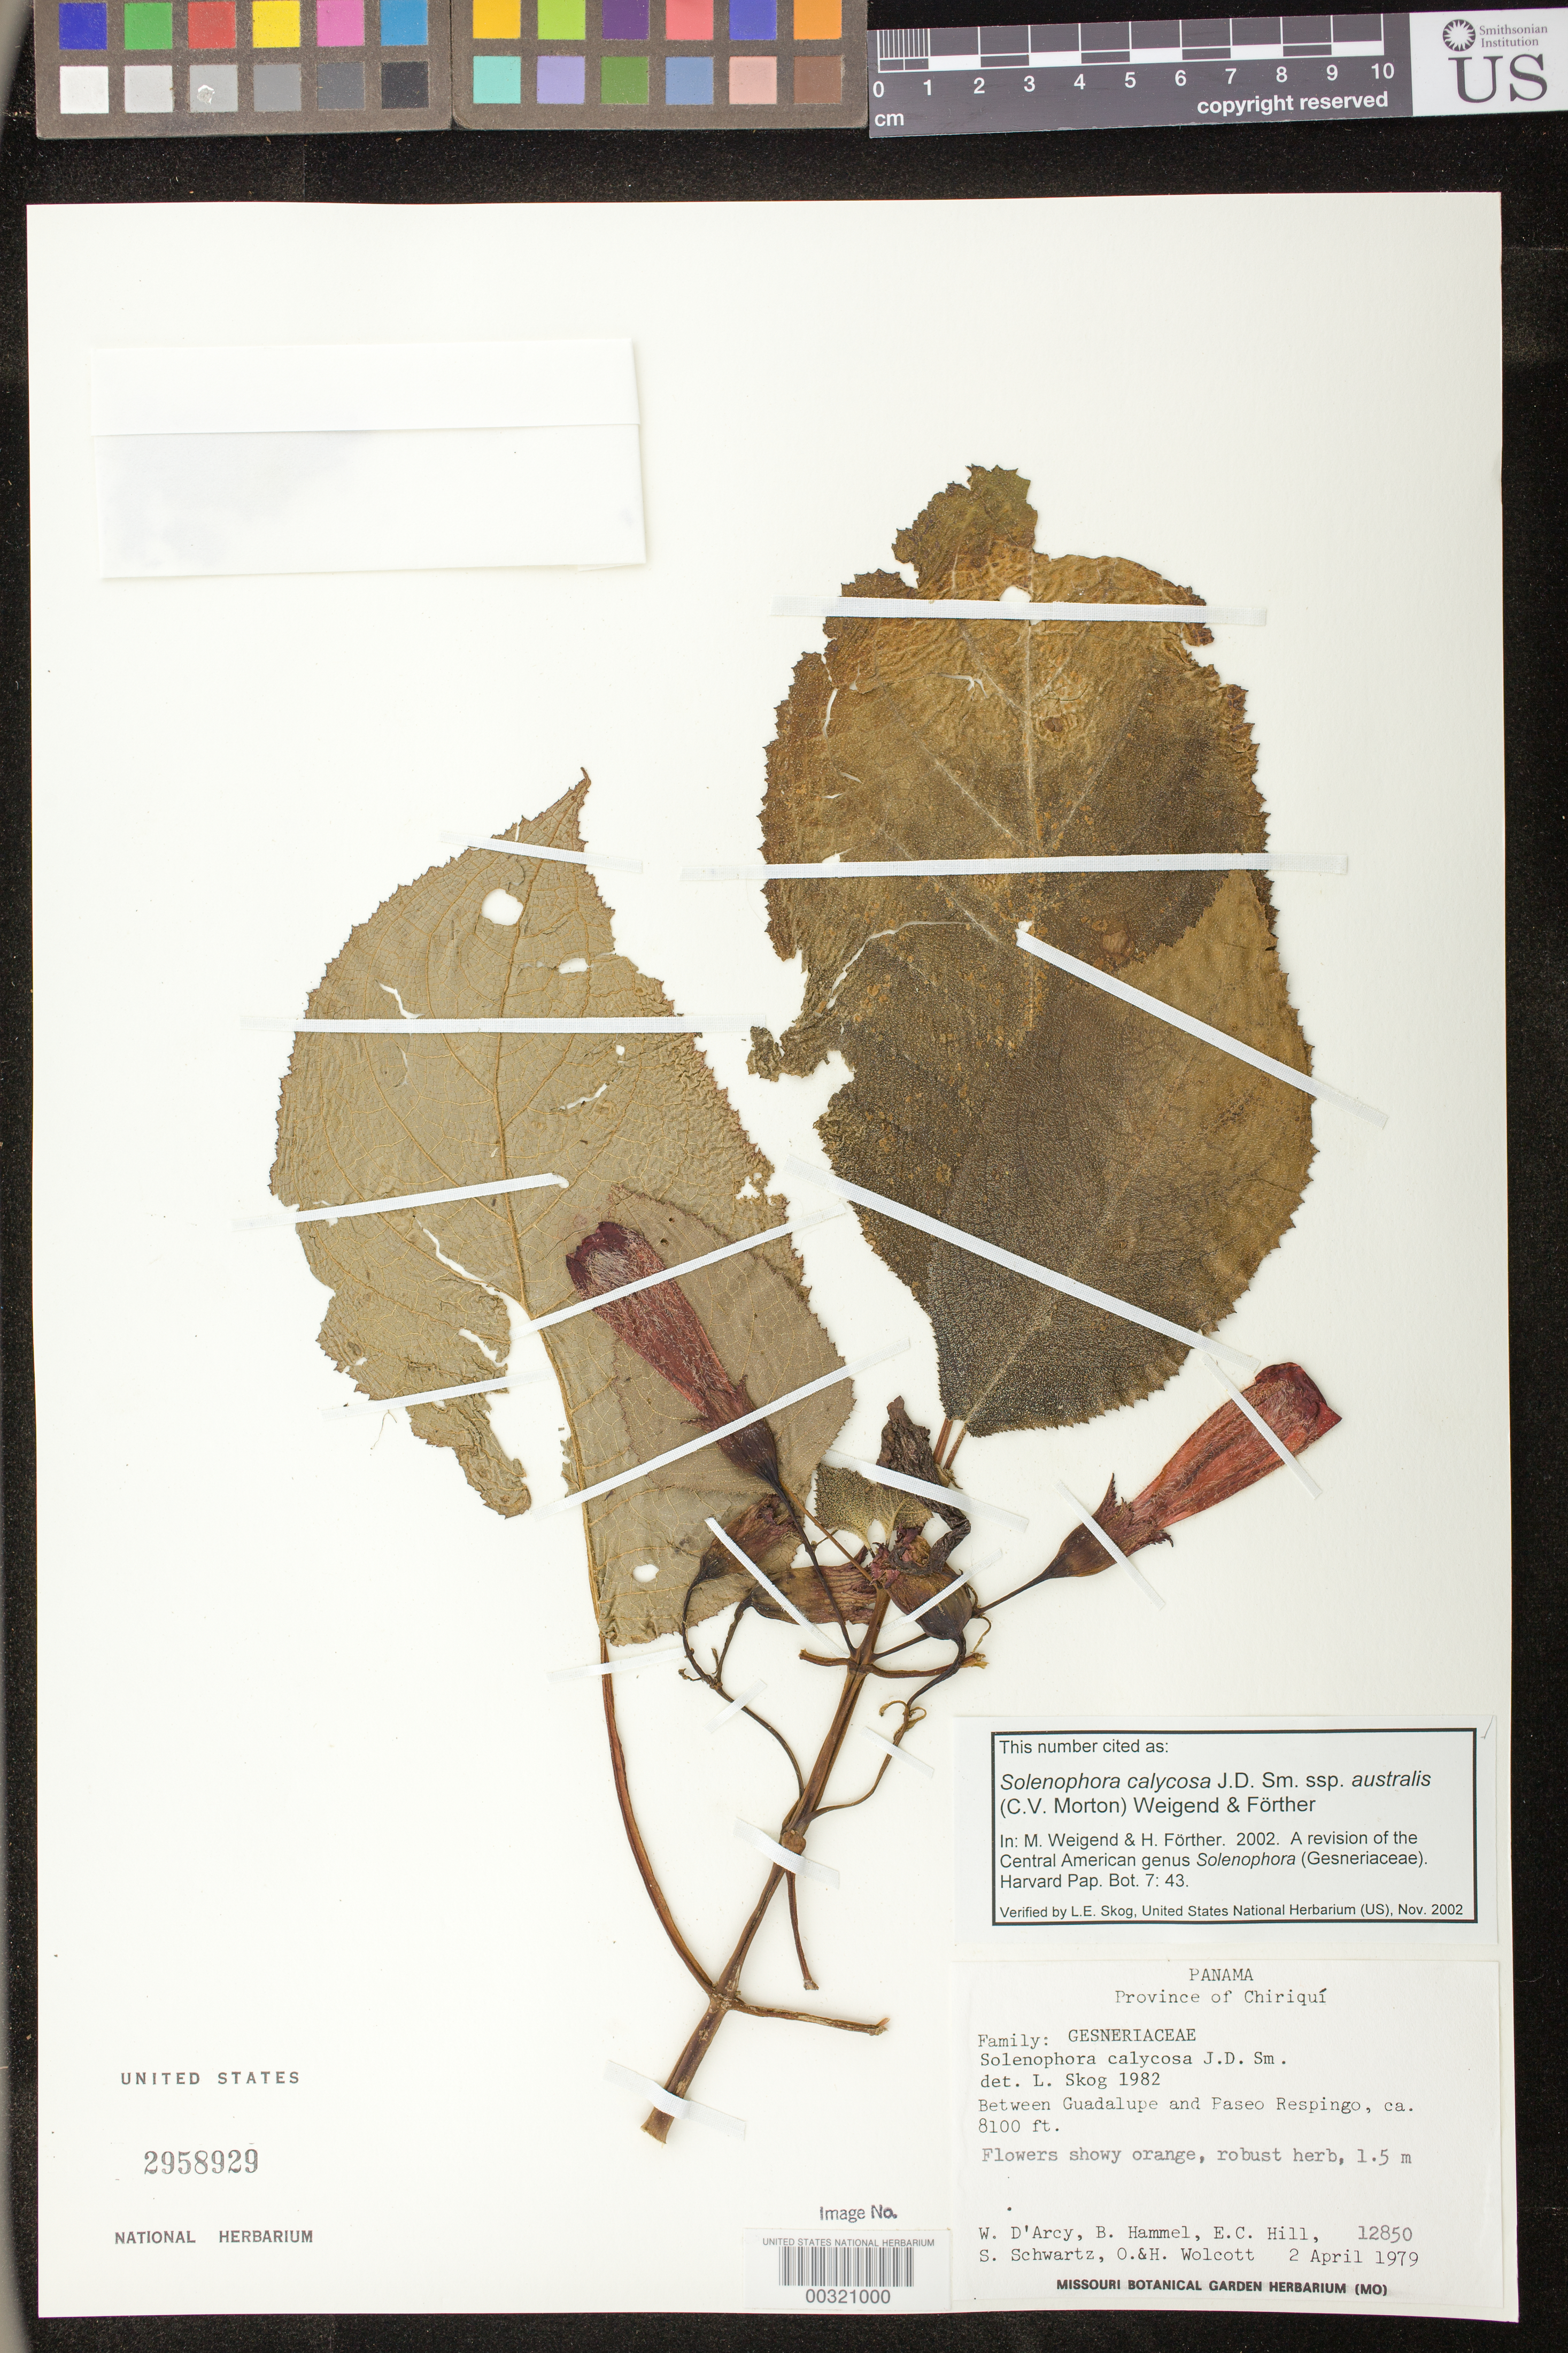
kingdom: Plantae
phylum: Tracheophyta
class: Magnoliopsida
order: Lamiales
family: Gesneriaceae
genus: Solenophora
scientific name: Solenophora calycosa subsp. australis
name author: (C.V. Morton) Weigend & Förther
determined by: Weigend; Förther, Harald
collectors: W. G. D'Arcy, B. Hammel, E. C. Hill, S. Schwartz, O. Wolcott & H. Wolcott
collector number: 12850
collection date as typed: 02 Apr 1979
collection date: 1979-04-02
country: Panama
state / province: Chiriquí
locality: Between Guadalupe and Paseo Respingo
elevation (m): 2469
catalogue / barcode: US 2958929